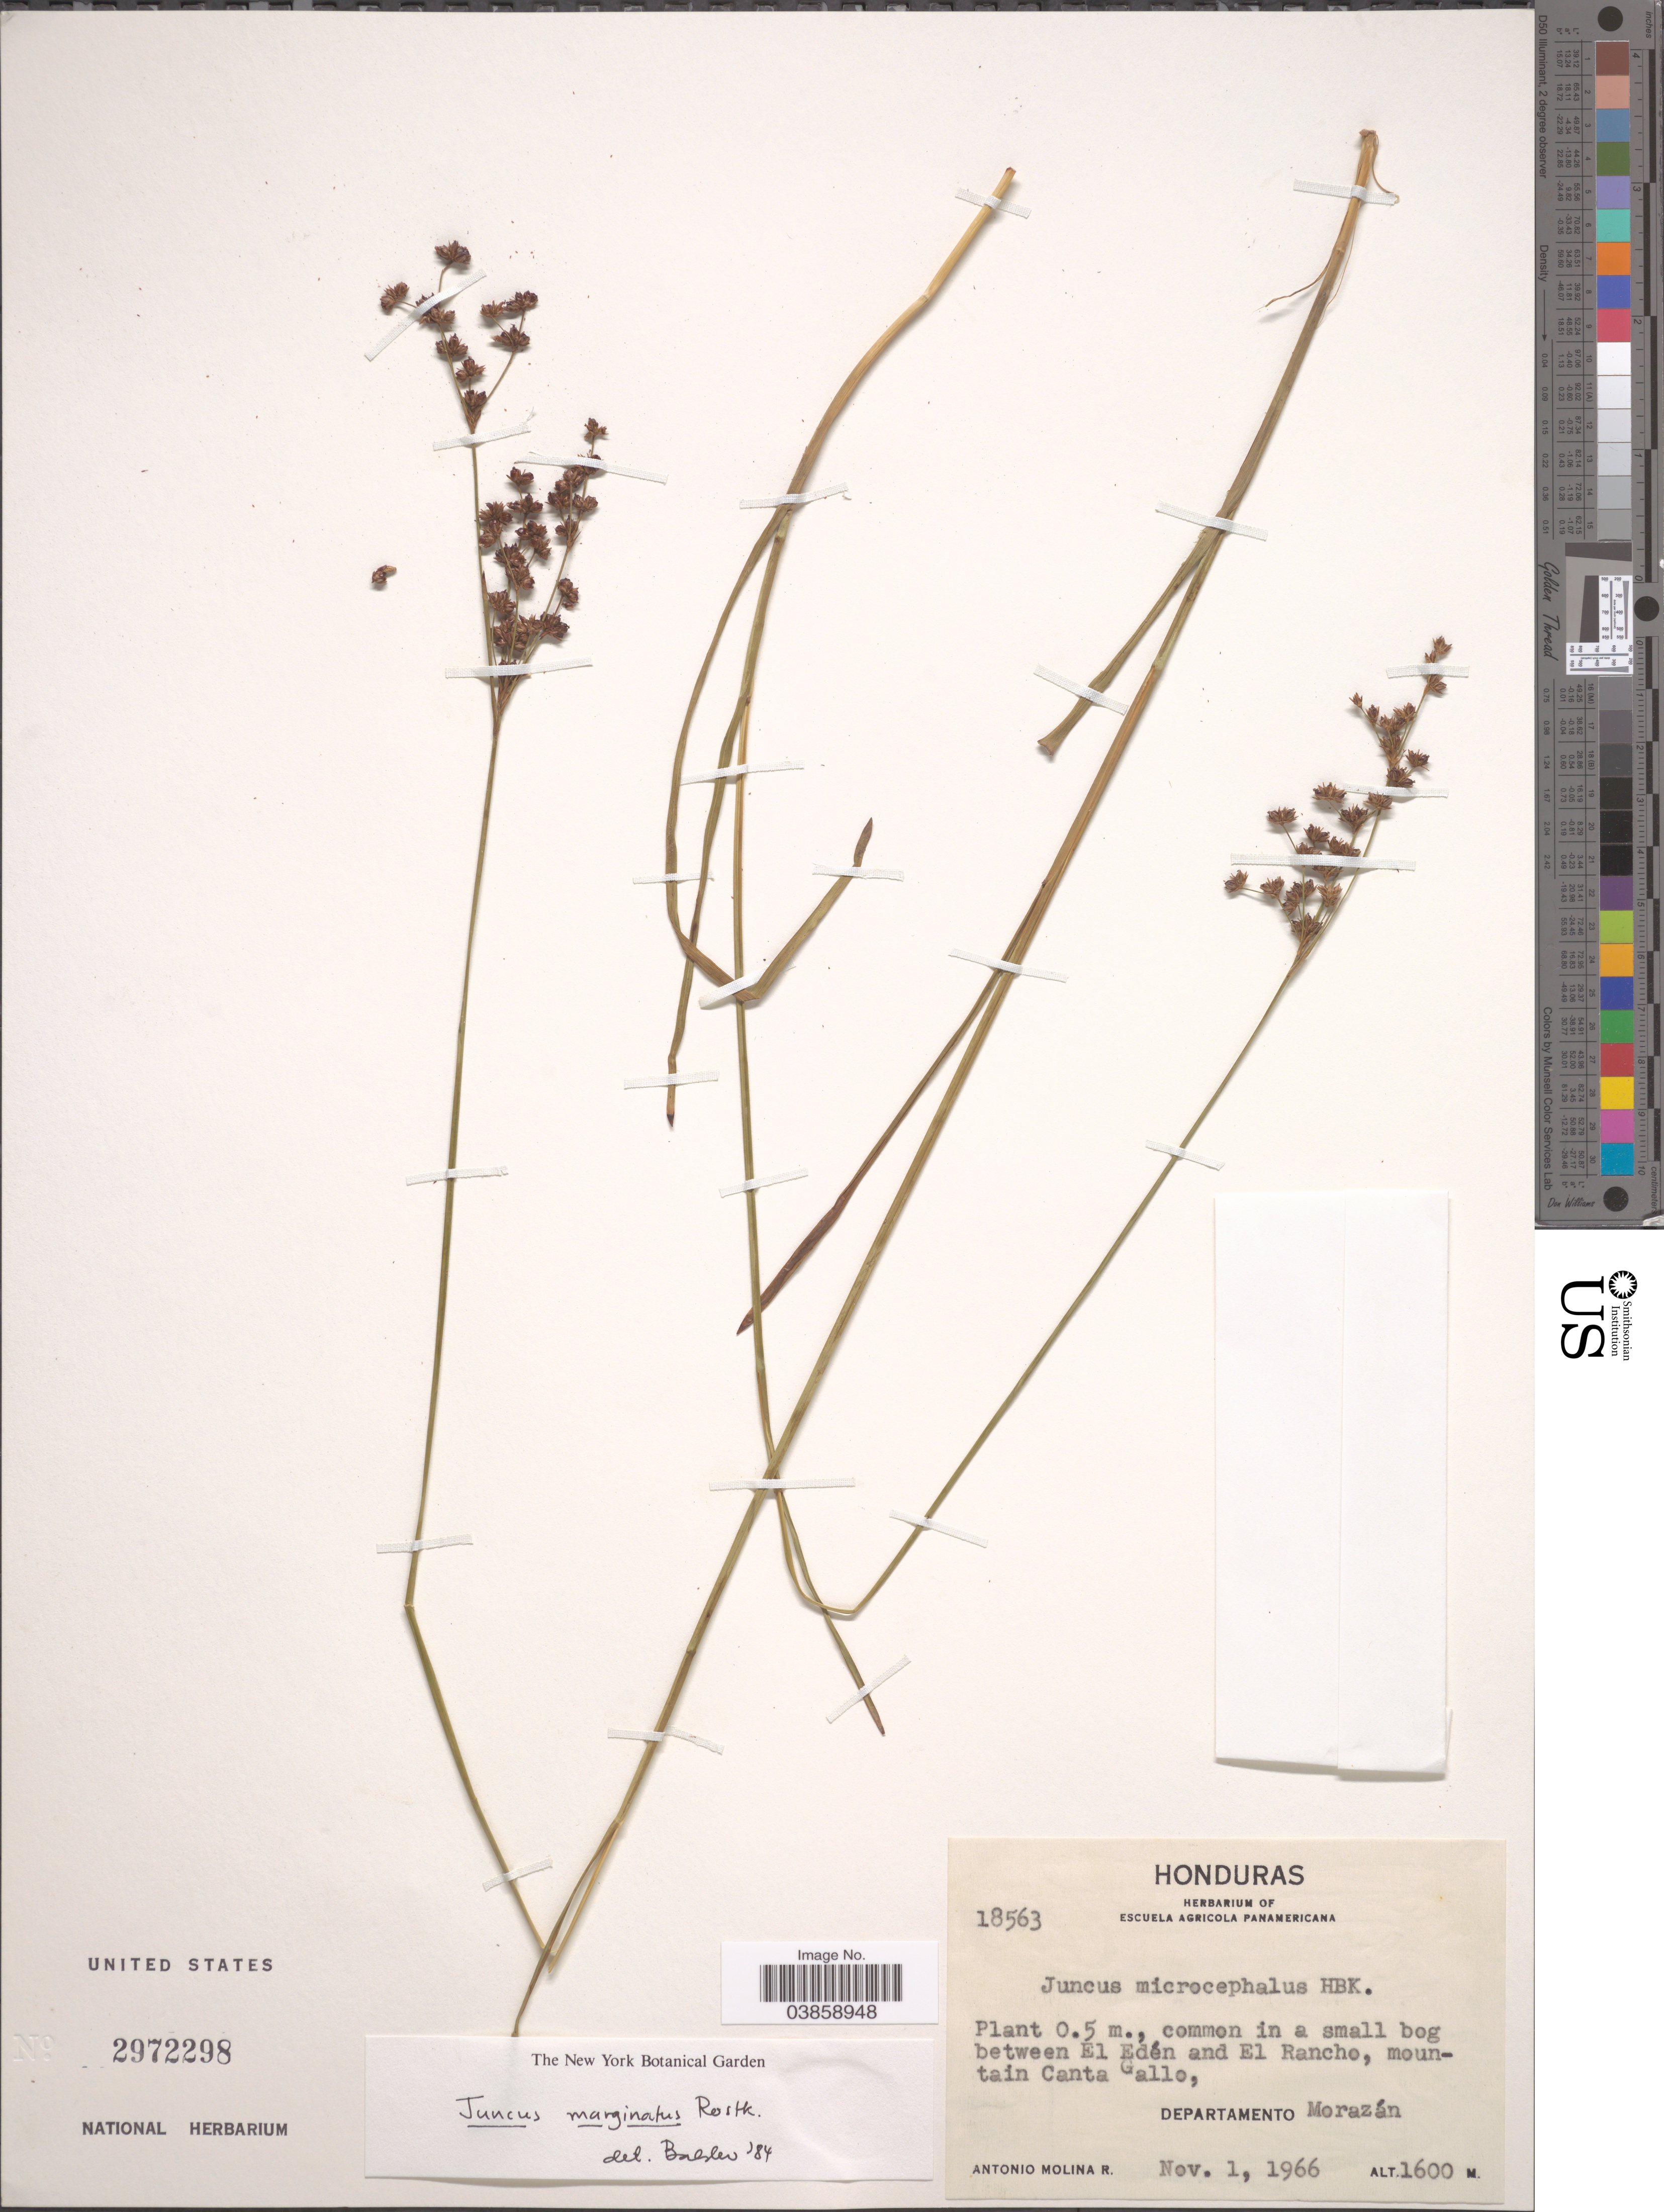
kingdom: Plantae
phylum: Tracheophyta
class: Liliopsida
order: Poales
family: Juncaceae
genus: Juncus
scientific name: Juncus marginatus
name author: Rostk.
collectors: A. Molina R.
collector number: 18563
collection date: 1966-11-01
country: Honduras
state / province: Fco. Morazán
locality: Between El Edén and El Rancho, mountain Canta Gallo, Departamento Morazán.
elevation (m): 1600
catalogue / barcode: US 2972298